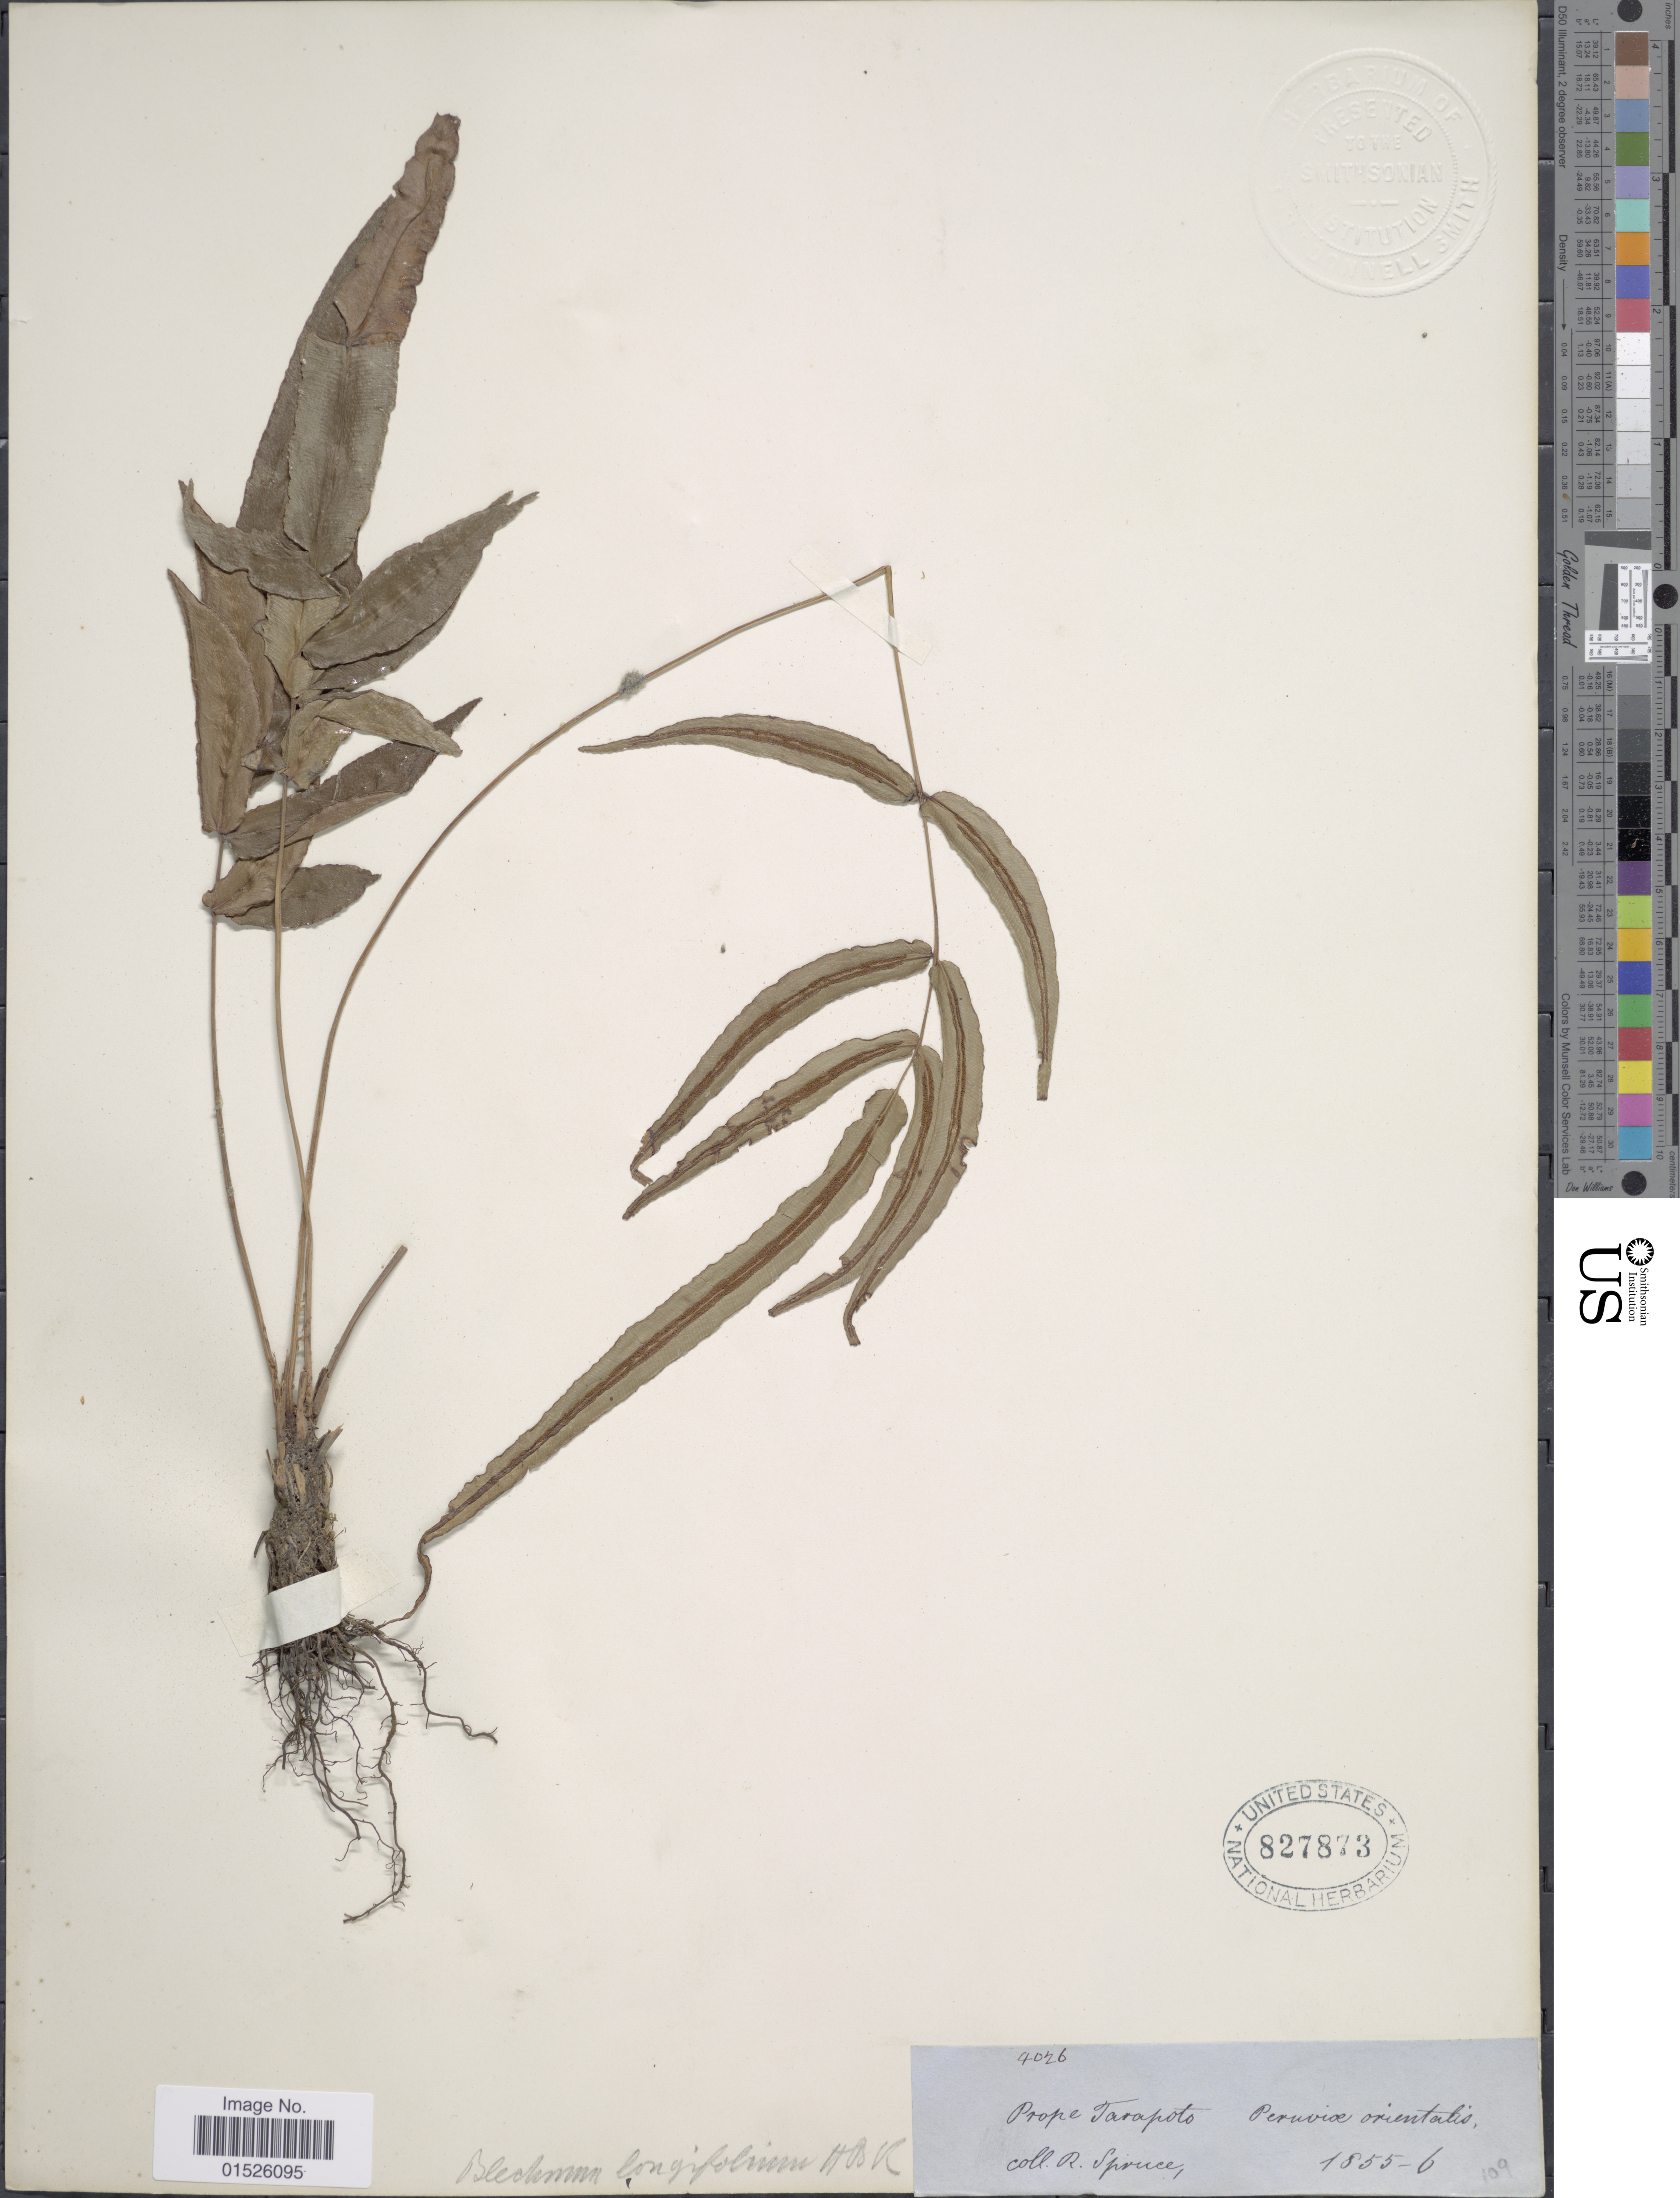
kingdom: Plantae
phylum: Tracheophyta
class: Polypodiopsida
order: Polypodiales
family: Blechnaceae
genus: Blechnum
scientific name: Blechnum gracile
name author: Kaulf.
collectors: R. Spruce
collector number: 4026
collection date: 1855/1856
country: Peru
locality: Prope Tarapoto, Peruviae orientalis.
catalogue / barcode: US 827873